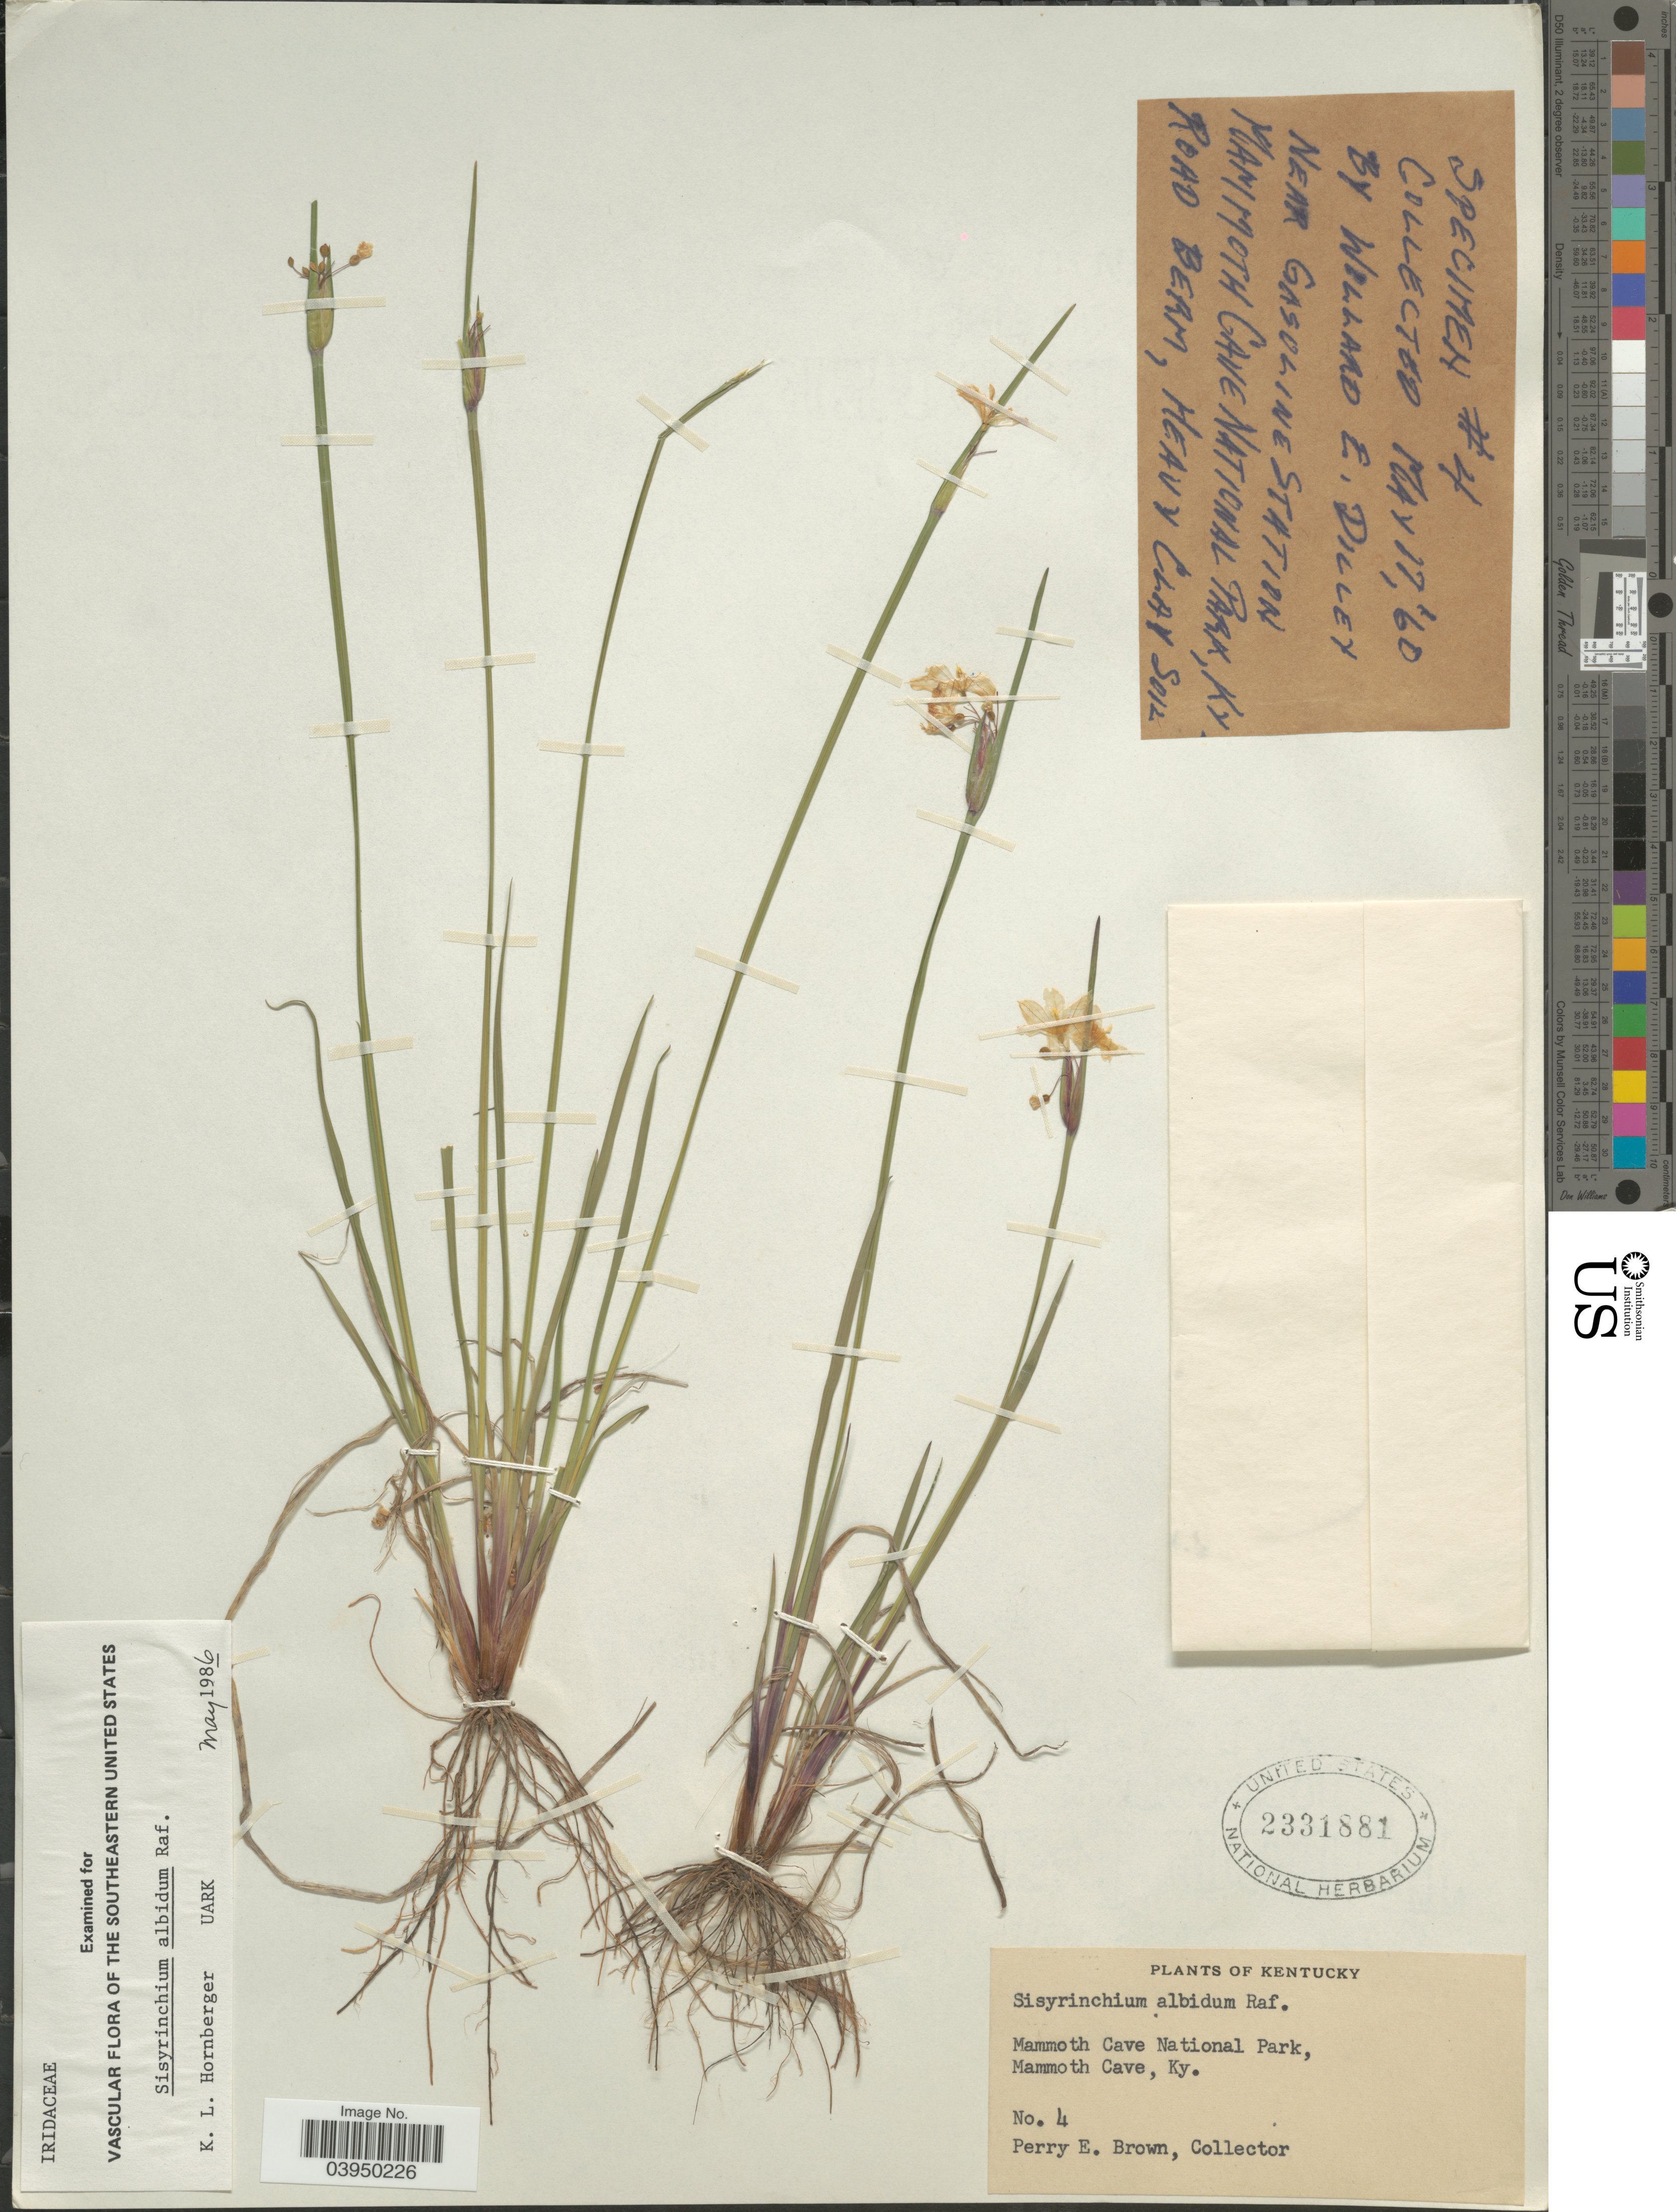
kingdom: Plantae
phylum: Tracheophyta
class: Liliopsida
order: Asparagales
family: Iridaceae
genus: Sisyrinchium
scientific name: Sisyrinchium albidum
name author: Raf.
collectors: P. Brown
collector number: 4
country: United States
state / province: Kentucky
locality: Mammoth Cave National Park, Mammoth Cave.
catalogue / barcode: US 2331881